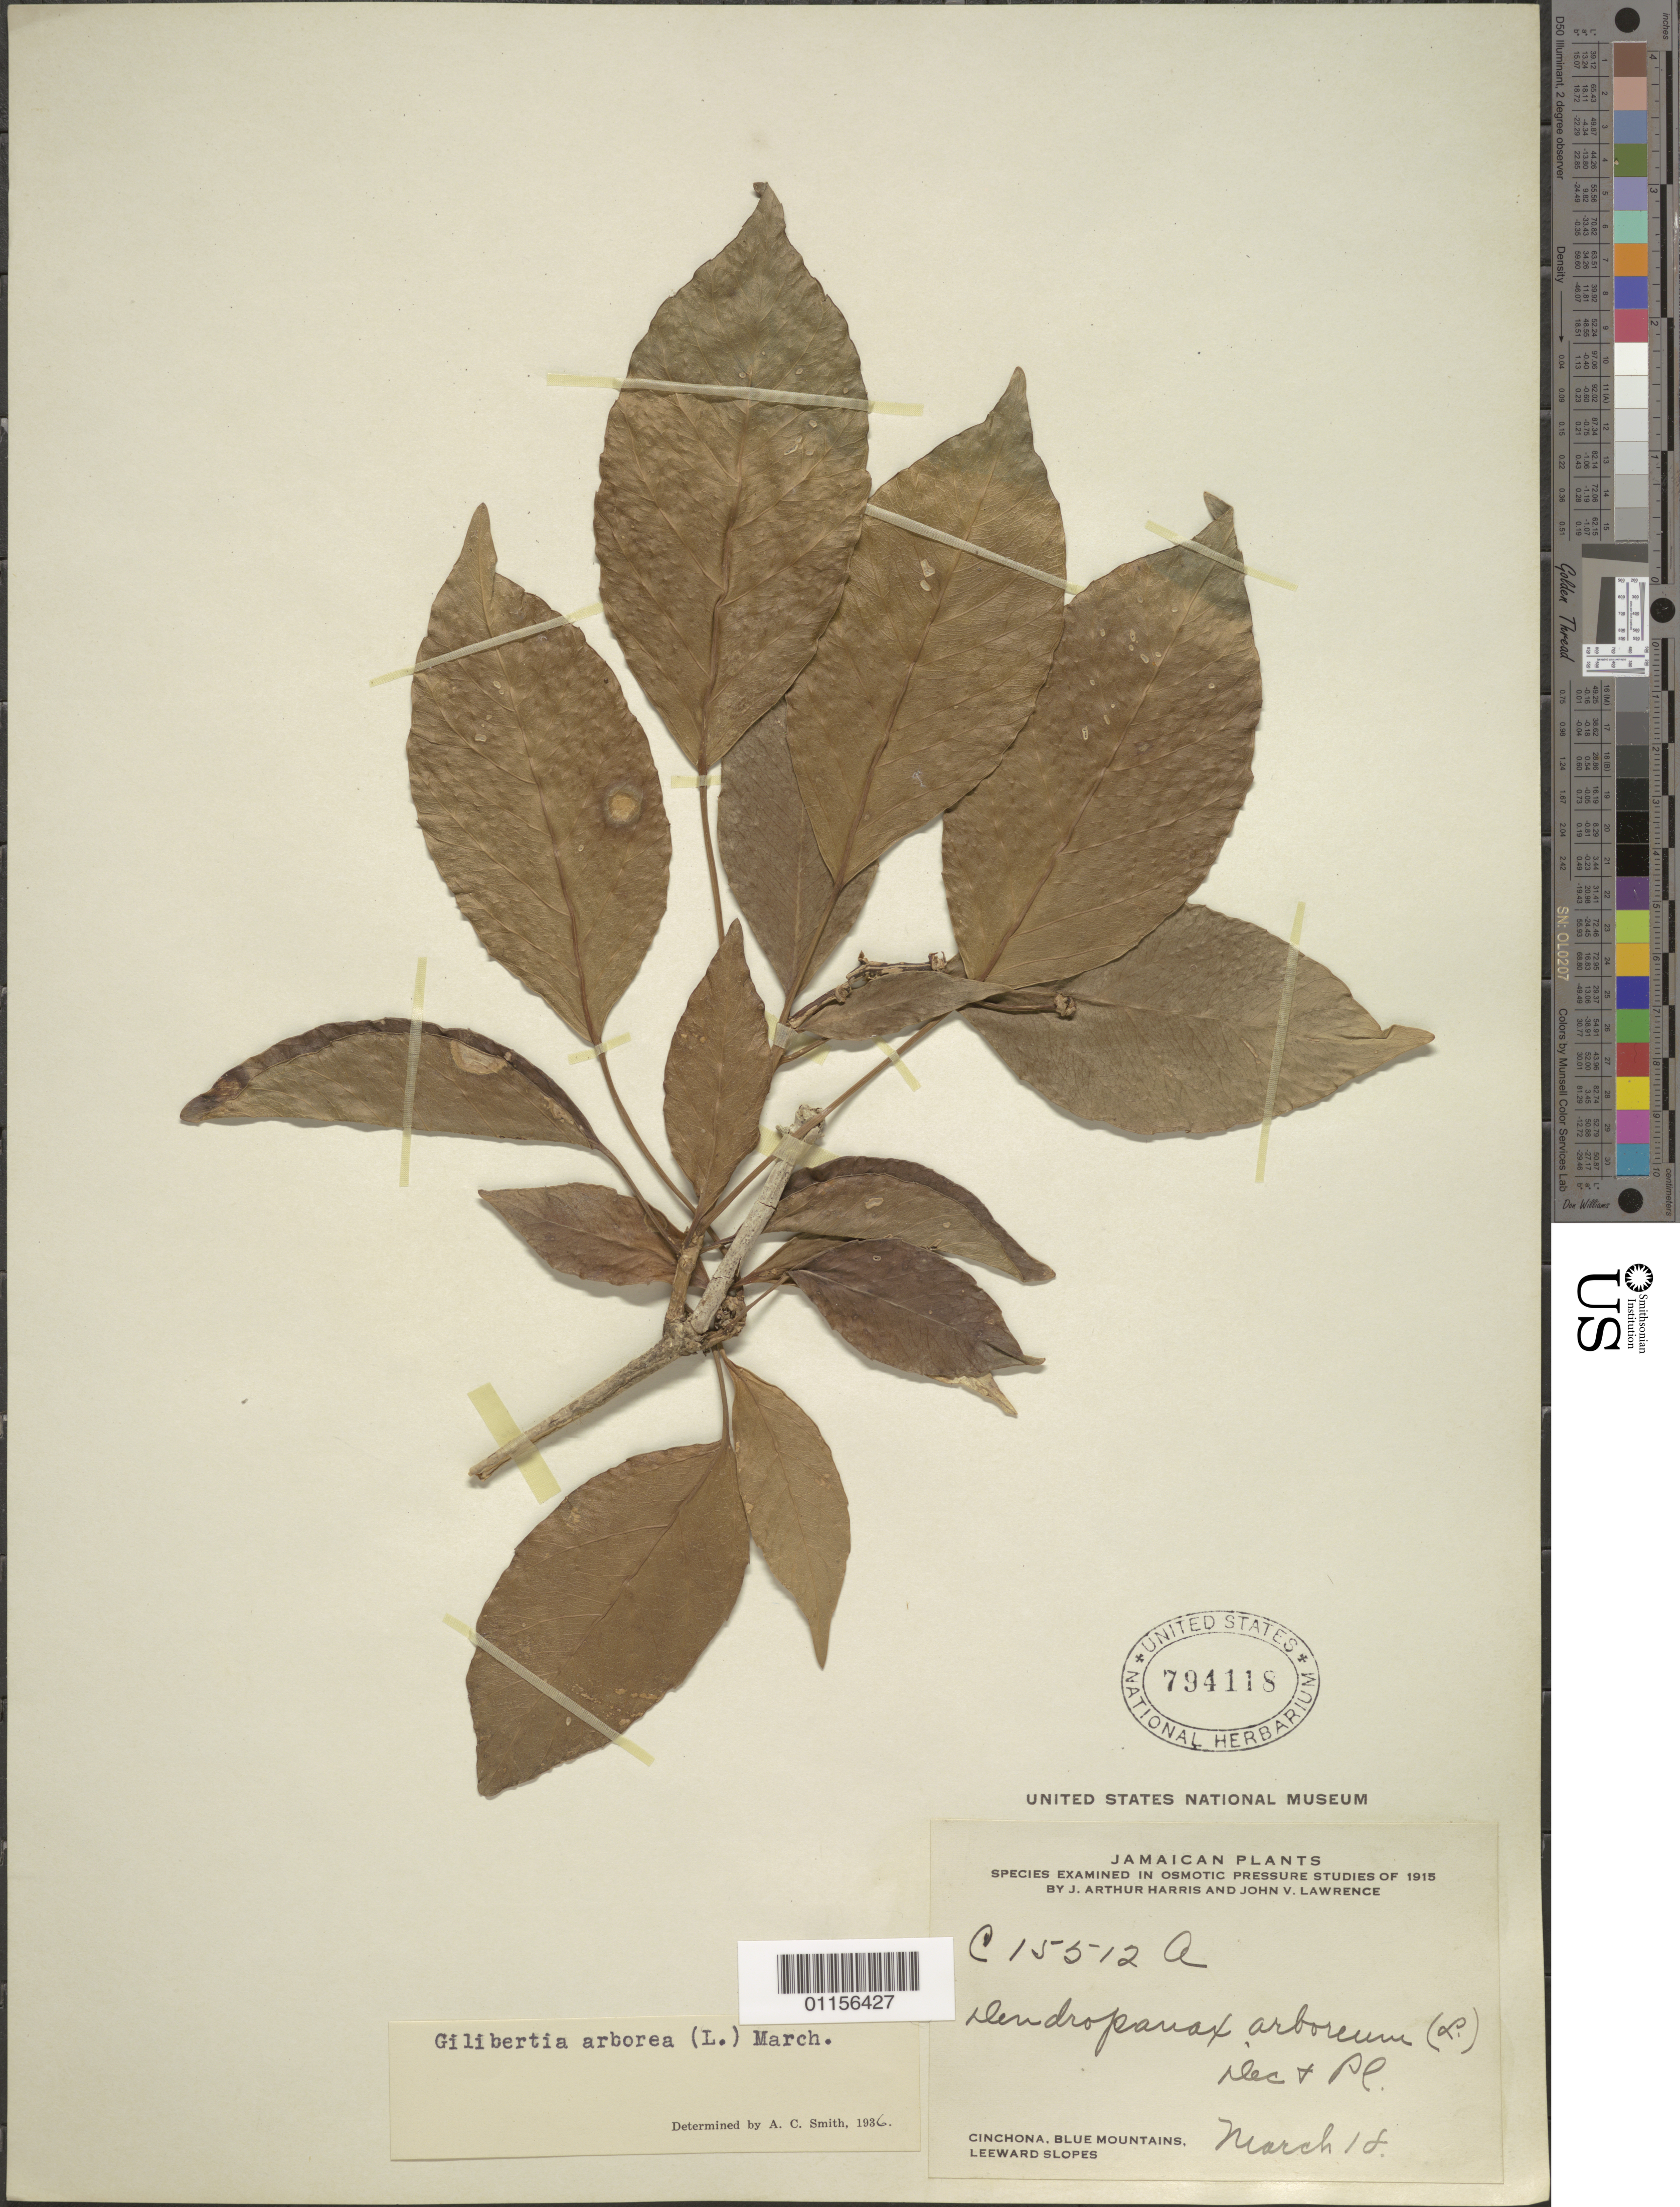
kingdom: Plantae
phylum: Tracheophyta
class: Magnoliopsida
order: Apiales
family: Araliaceae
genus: Dendropanax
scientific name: Dendropanax arboreus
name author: (L.) Decne. & Planch.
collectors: J. A. Harris & J. Lawrence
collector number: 15512 a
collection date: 1915-03-18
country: Jamaica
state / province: Cinchona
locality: Blue Mts. Leeward Slopes.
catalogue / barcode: US 794118